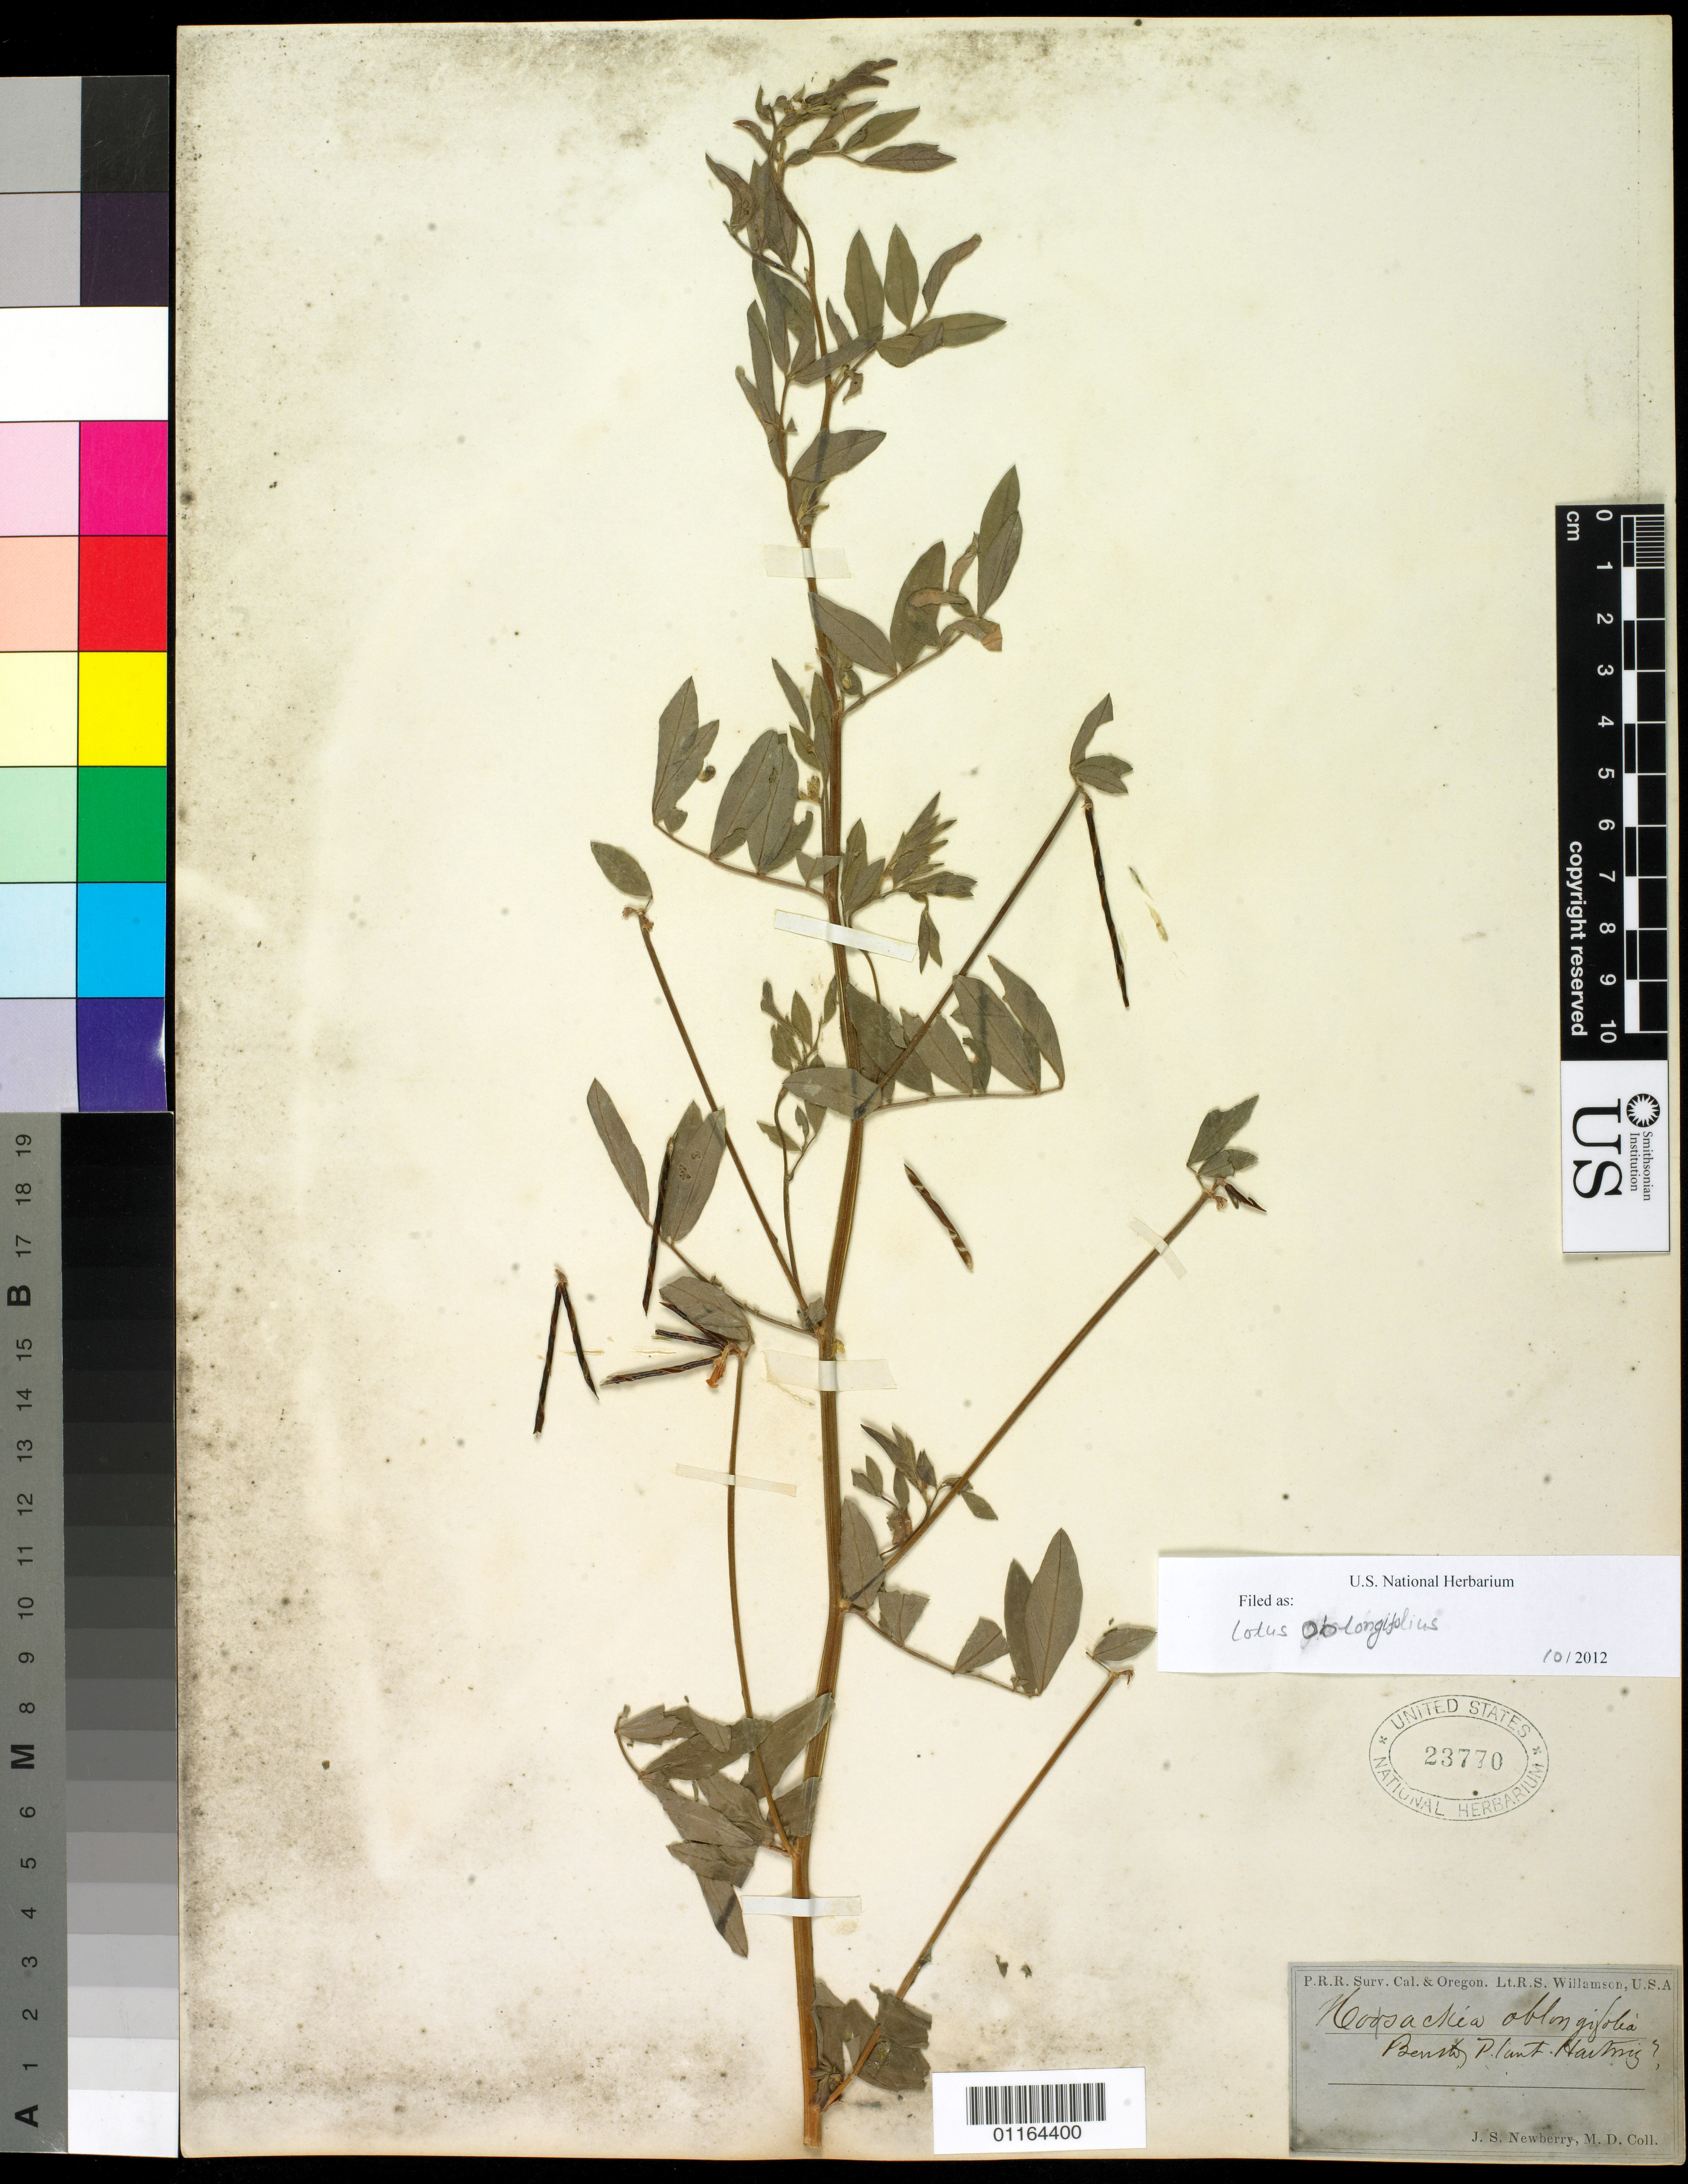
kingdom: Plantae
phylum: Tracheophyta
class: Magnoliopsida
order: Fabales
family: Fabaceae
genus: Hosackia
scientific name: Hosackia oblongifolia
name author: Benth.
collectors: J. S. Newberry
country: United States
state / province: California / Oregon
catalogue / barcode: US 23770